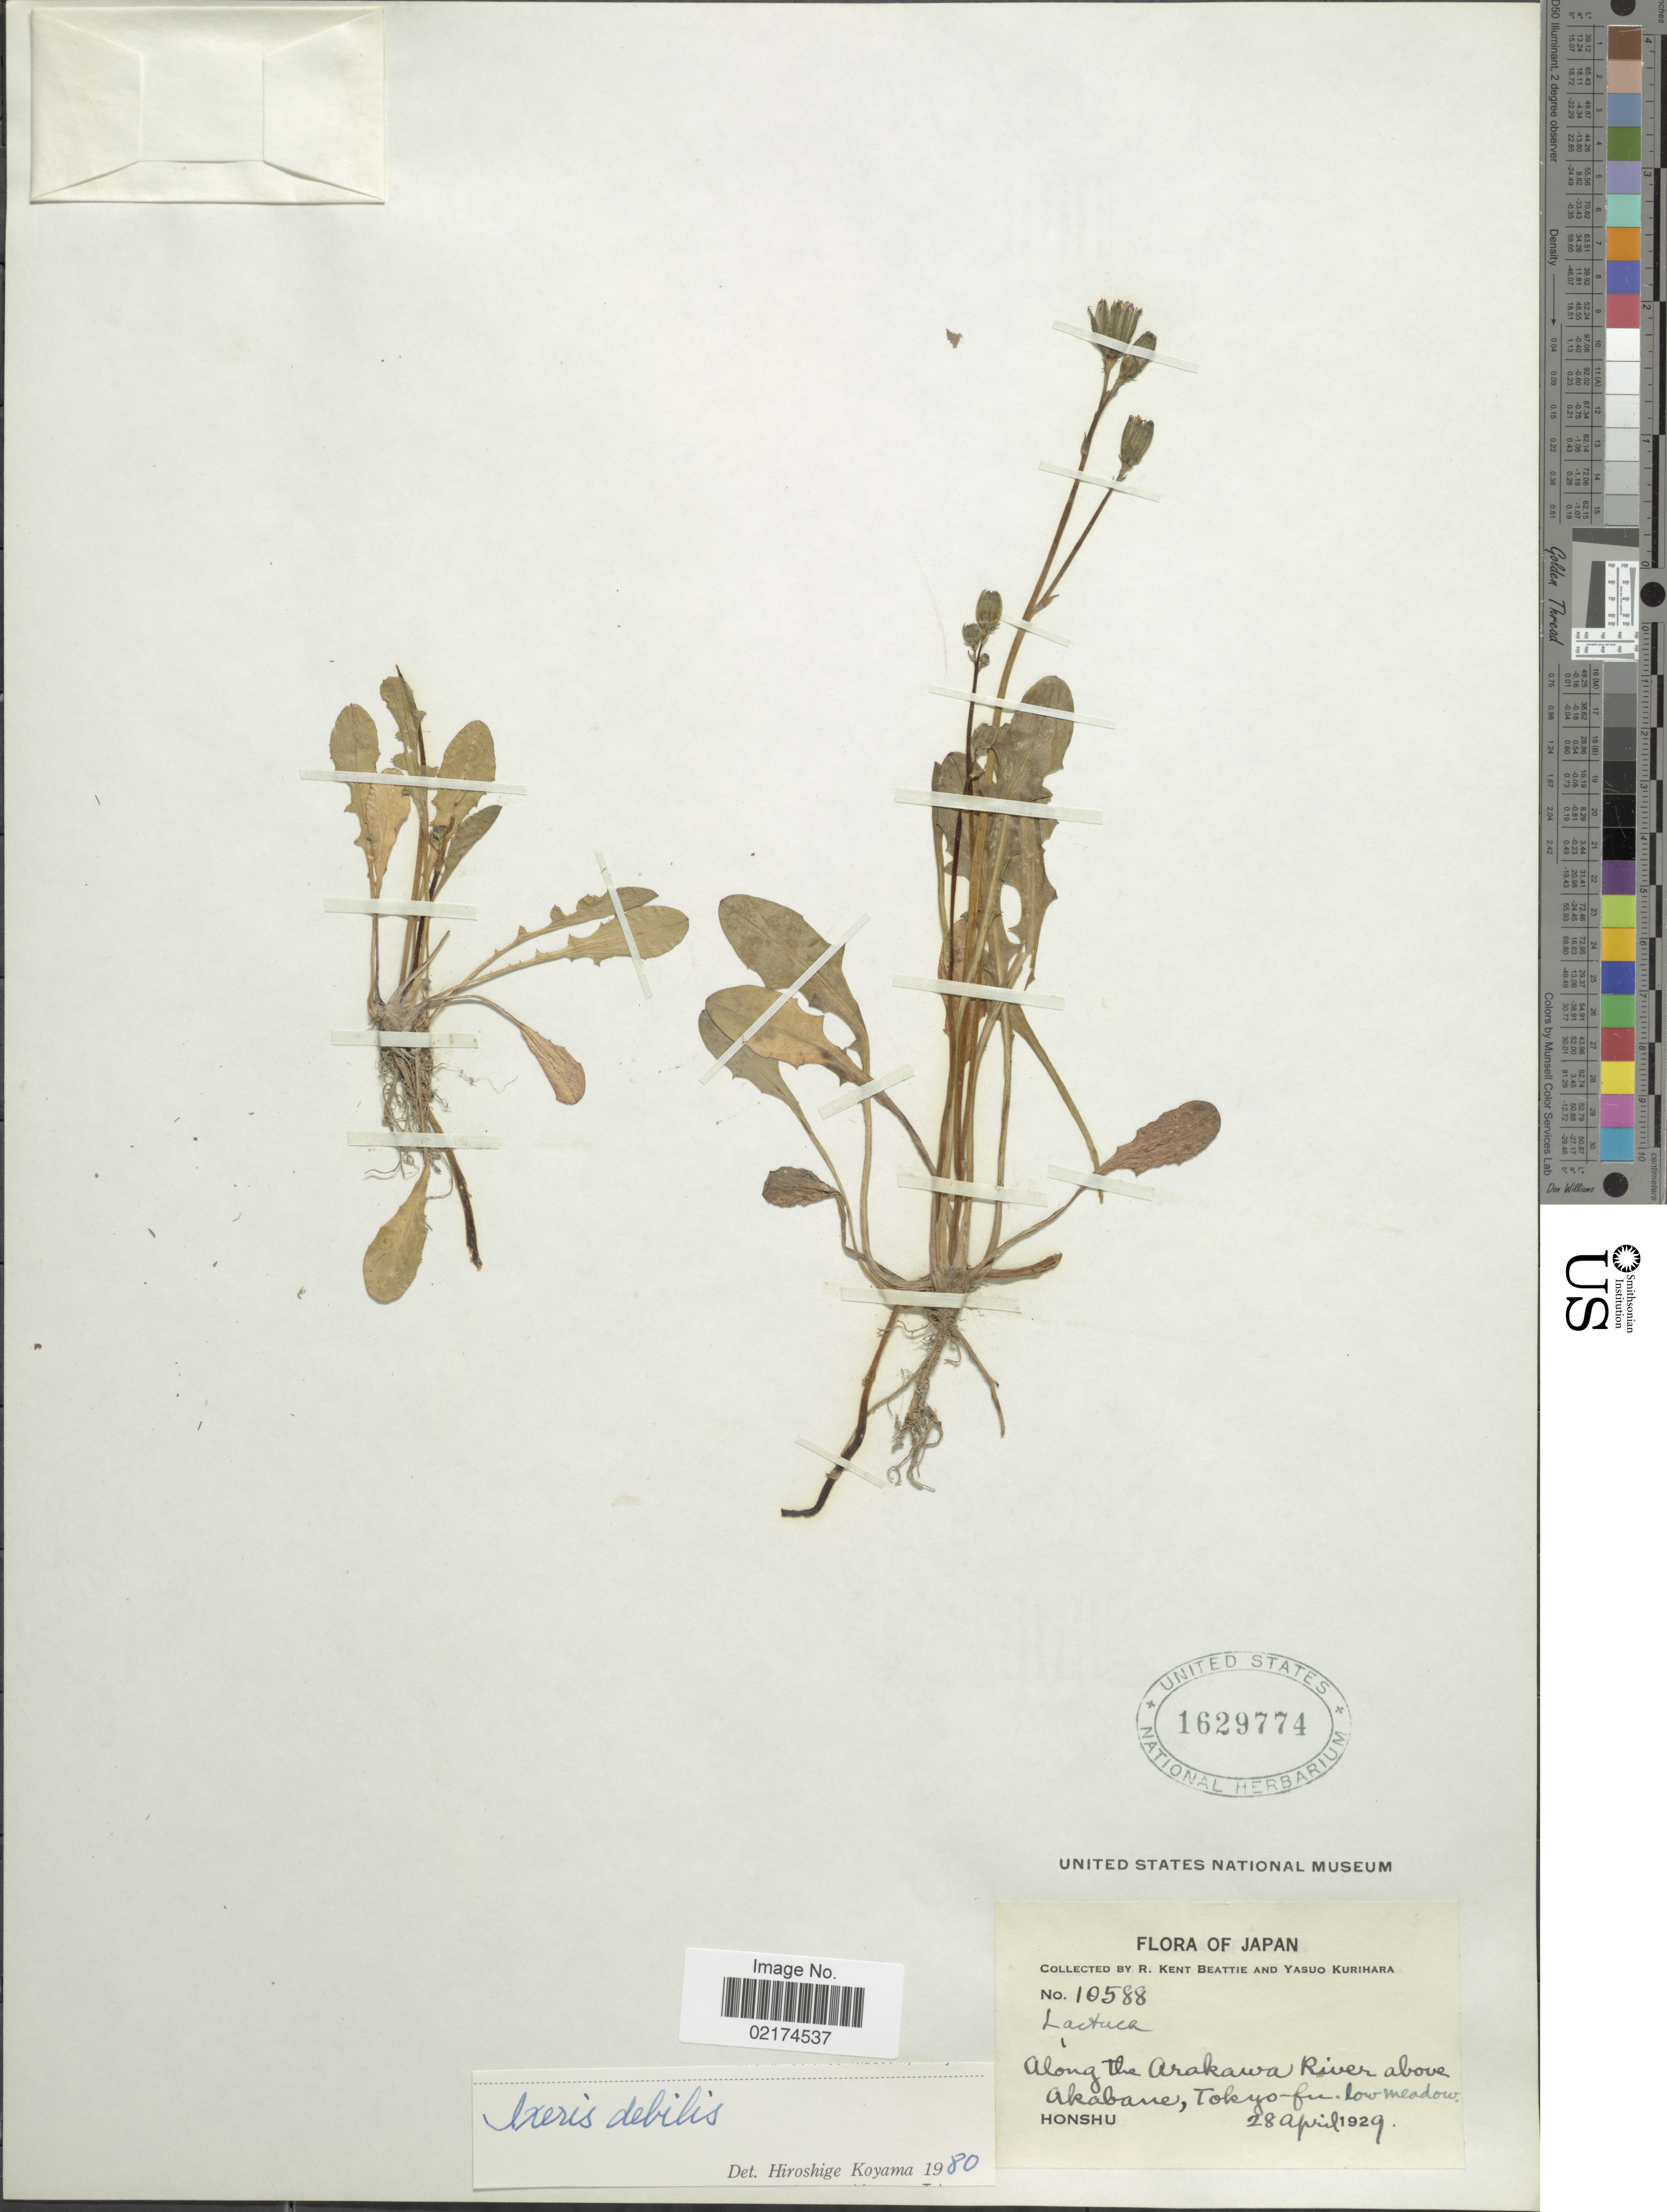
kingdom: Plantae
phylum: Tracheophyta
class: Magnoliopsida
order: Asterales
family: Asteraceae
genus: Ixeris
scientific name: Ixeris debilis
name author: (Thunb.) A. Gray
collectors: R. K. Beattie & Y. Kurihara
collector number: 10588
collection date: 1929-04-28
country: Japan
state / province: Tokyo, Federal City of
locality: Along the Arakawa River above Akabane, Tokyo-fu., Honshu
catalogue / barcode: US 1629774